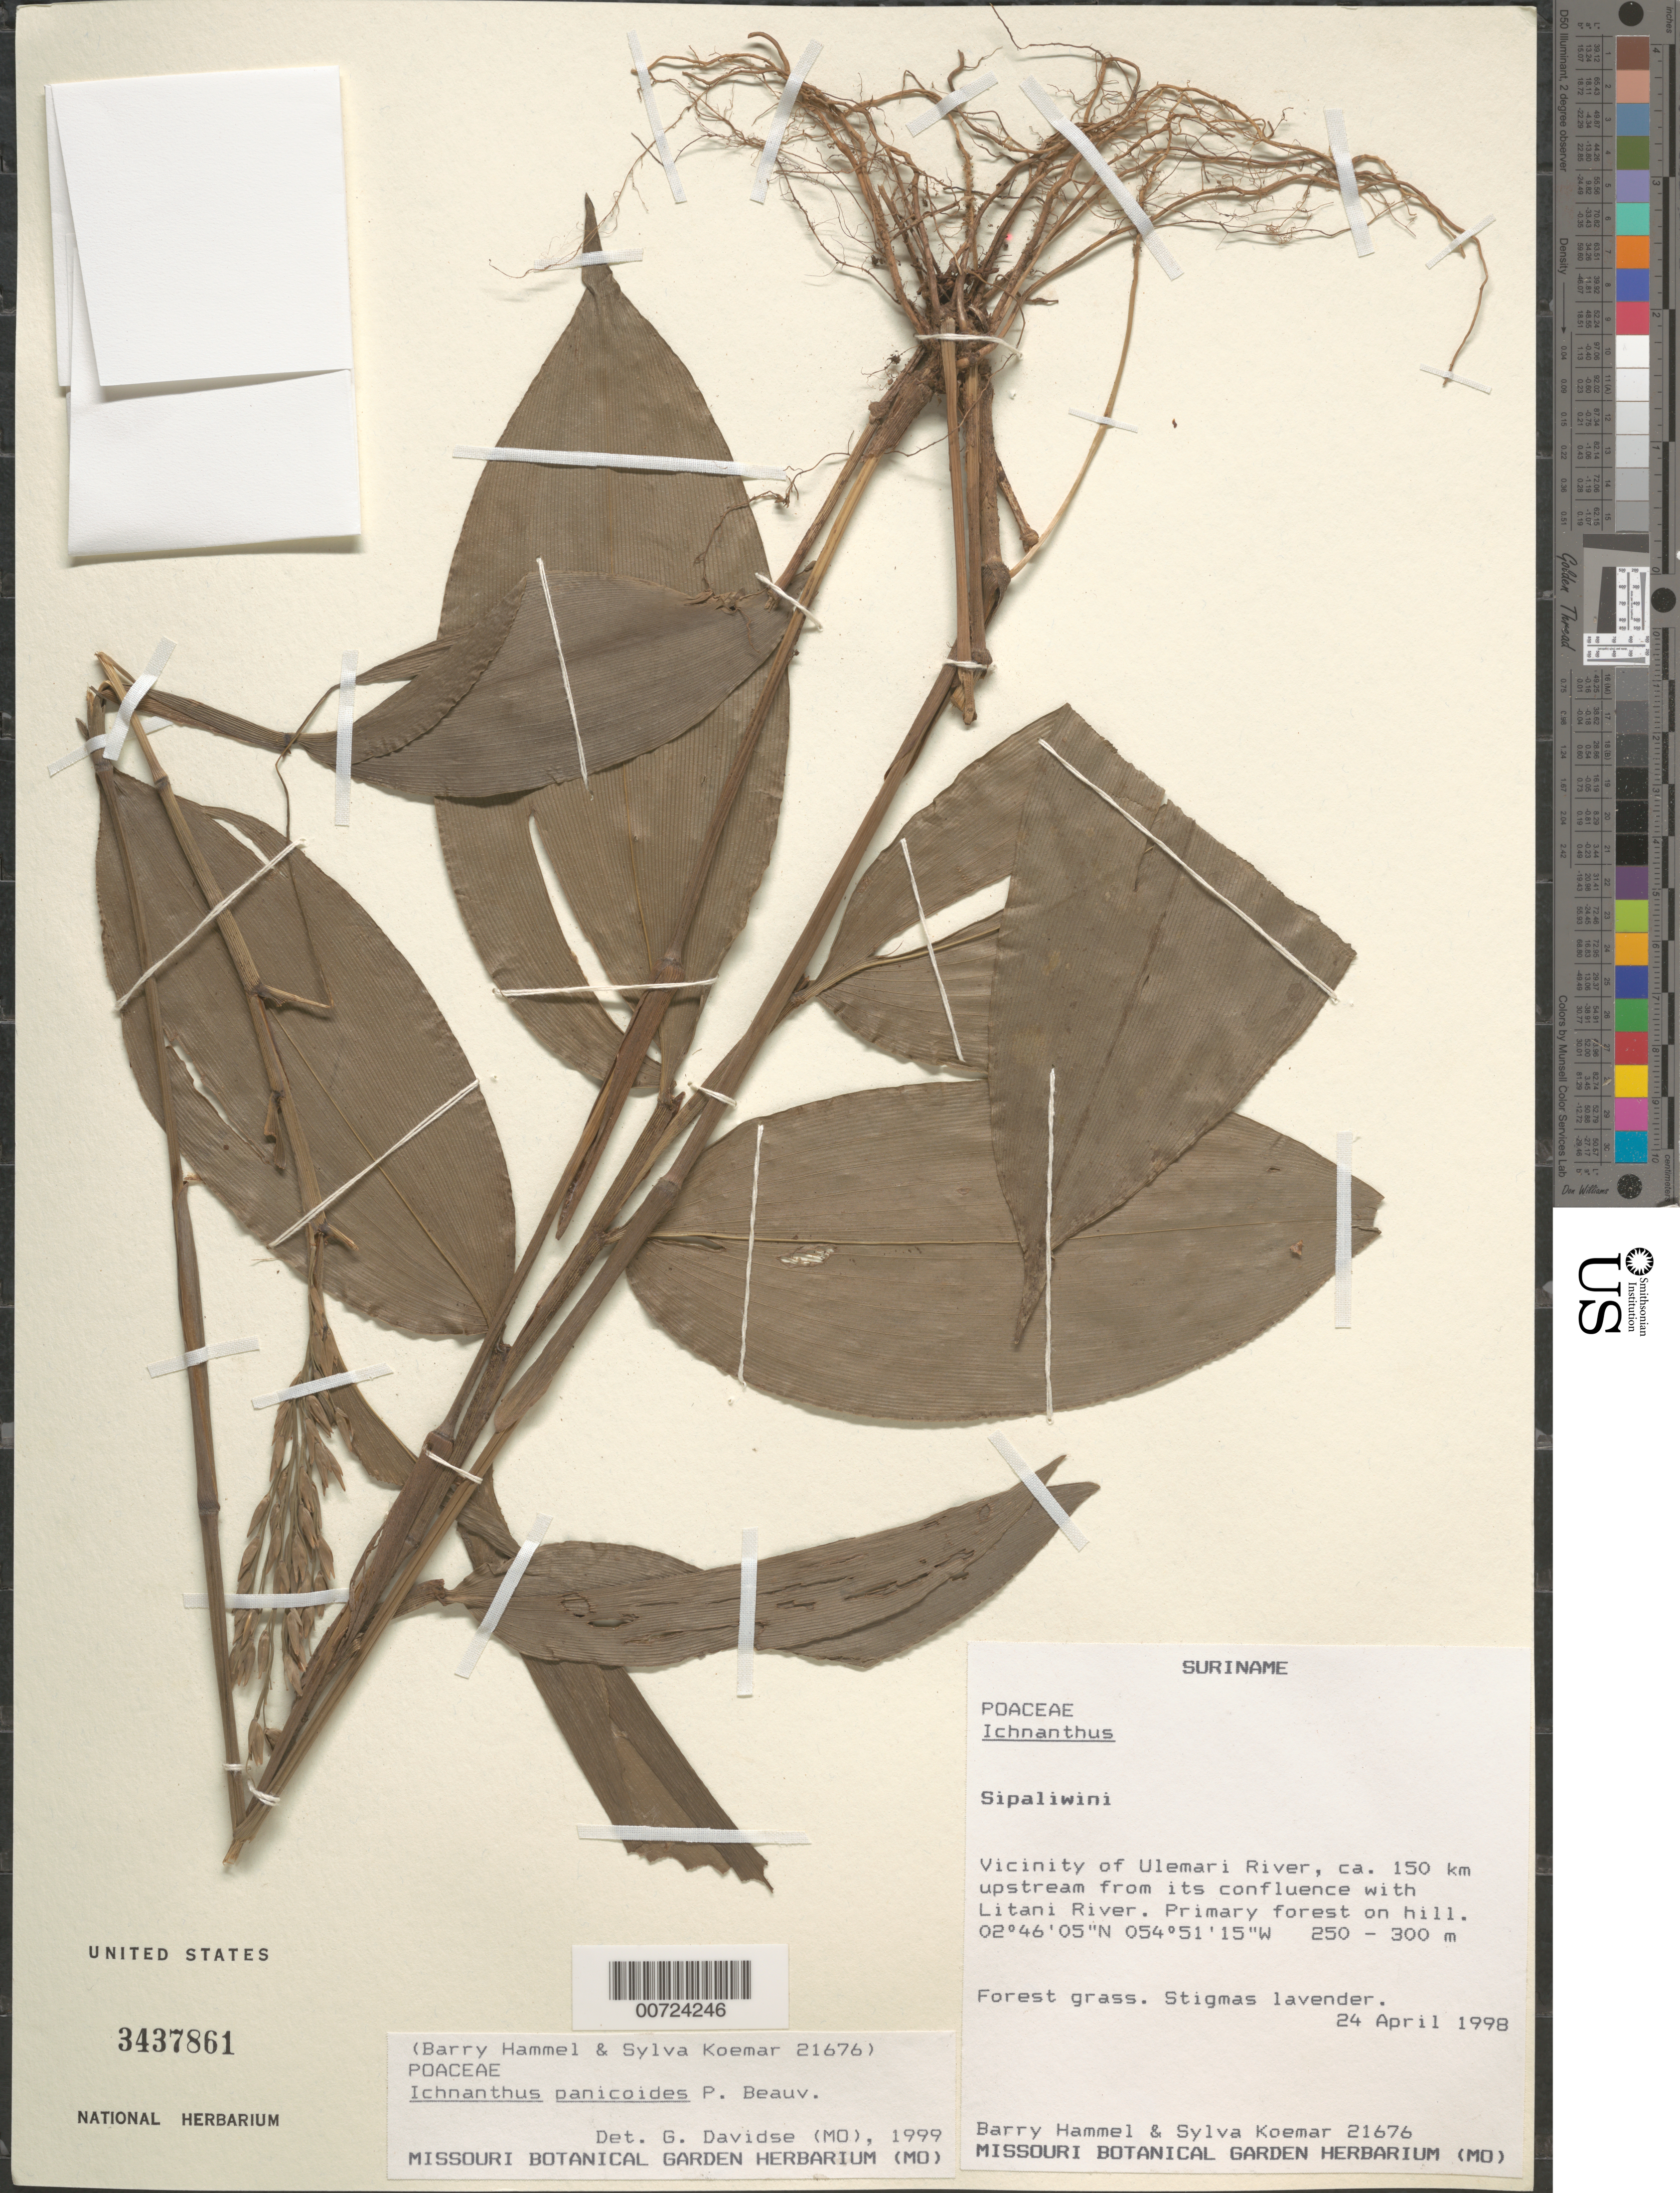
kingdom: Plantae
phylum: Tracheophyta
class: Liliopsida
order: Poales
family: Poaceae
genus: Ichnanthus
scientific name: Ichnanthus panicoides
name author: P. Beauv.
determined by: Davidse, D.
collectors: B. Hammel & S. Koemar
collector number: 21676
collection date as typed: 24-Apr-98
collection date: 1998-04-24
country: Suriname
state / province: Sipaliwini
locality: Ulemari R., ca. 150 km upstream from confl. with Litani R.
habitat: Primary forest on hill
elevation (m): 250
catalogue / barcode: US 3437861